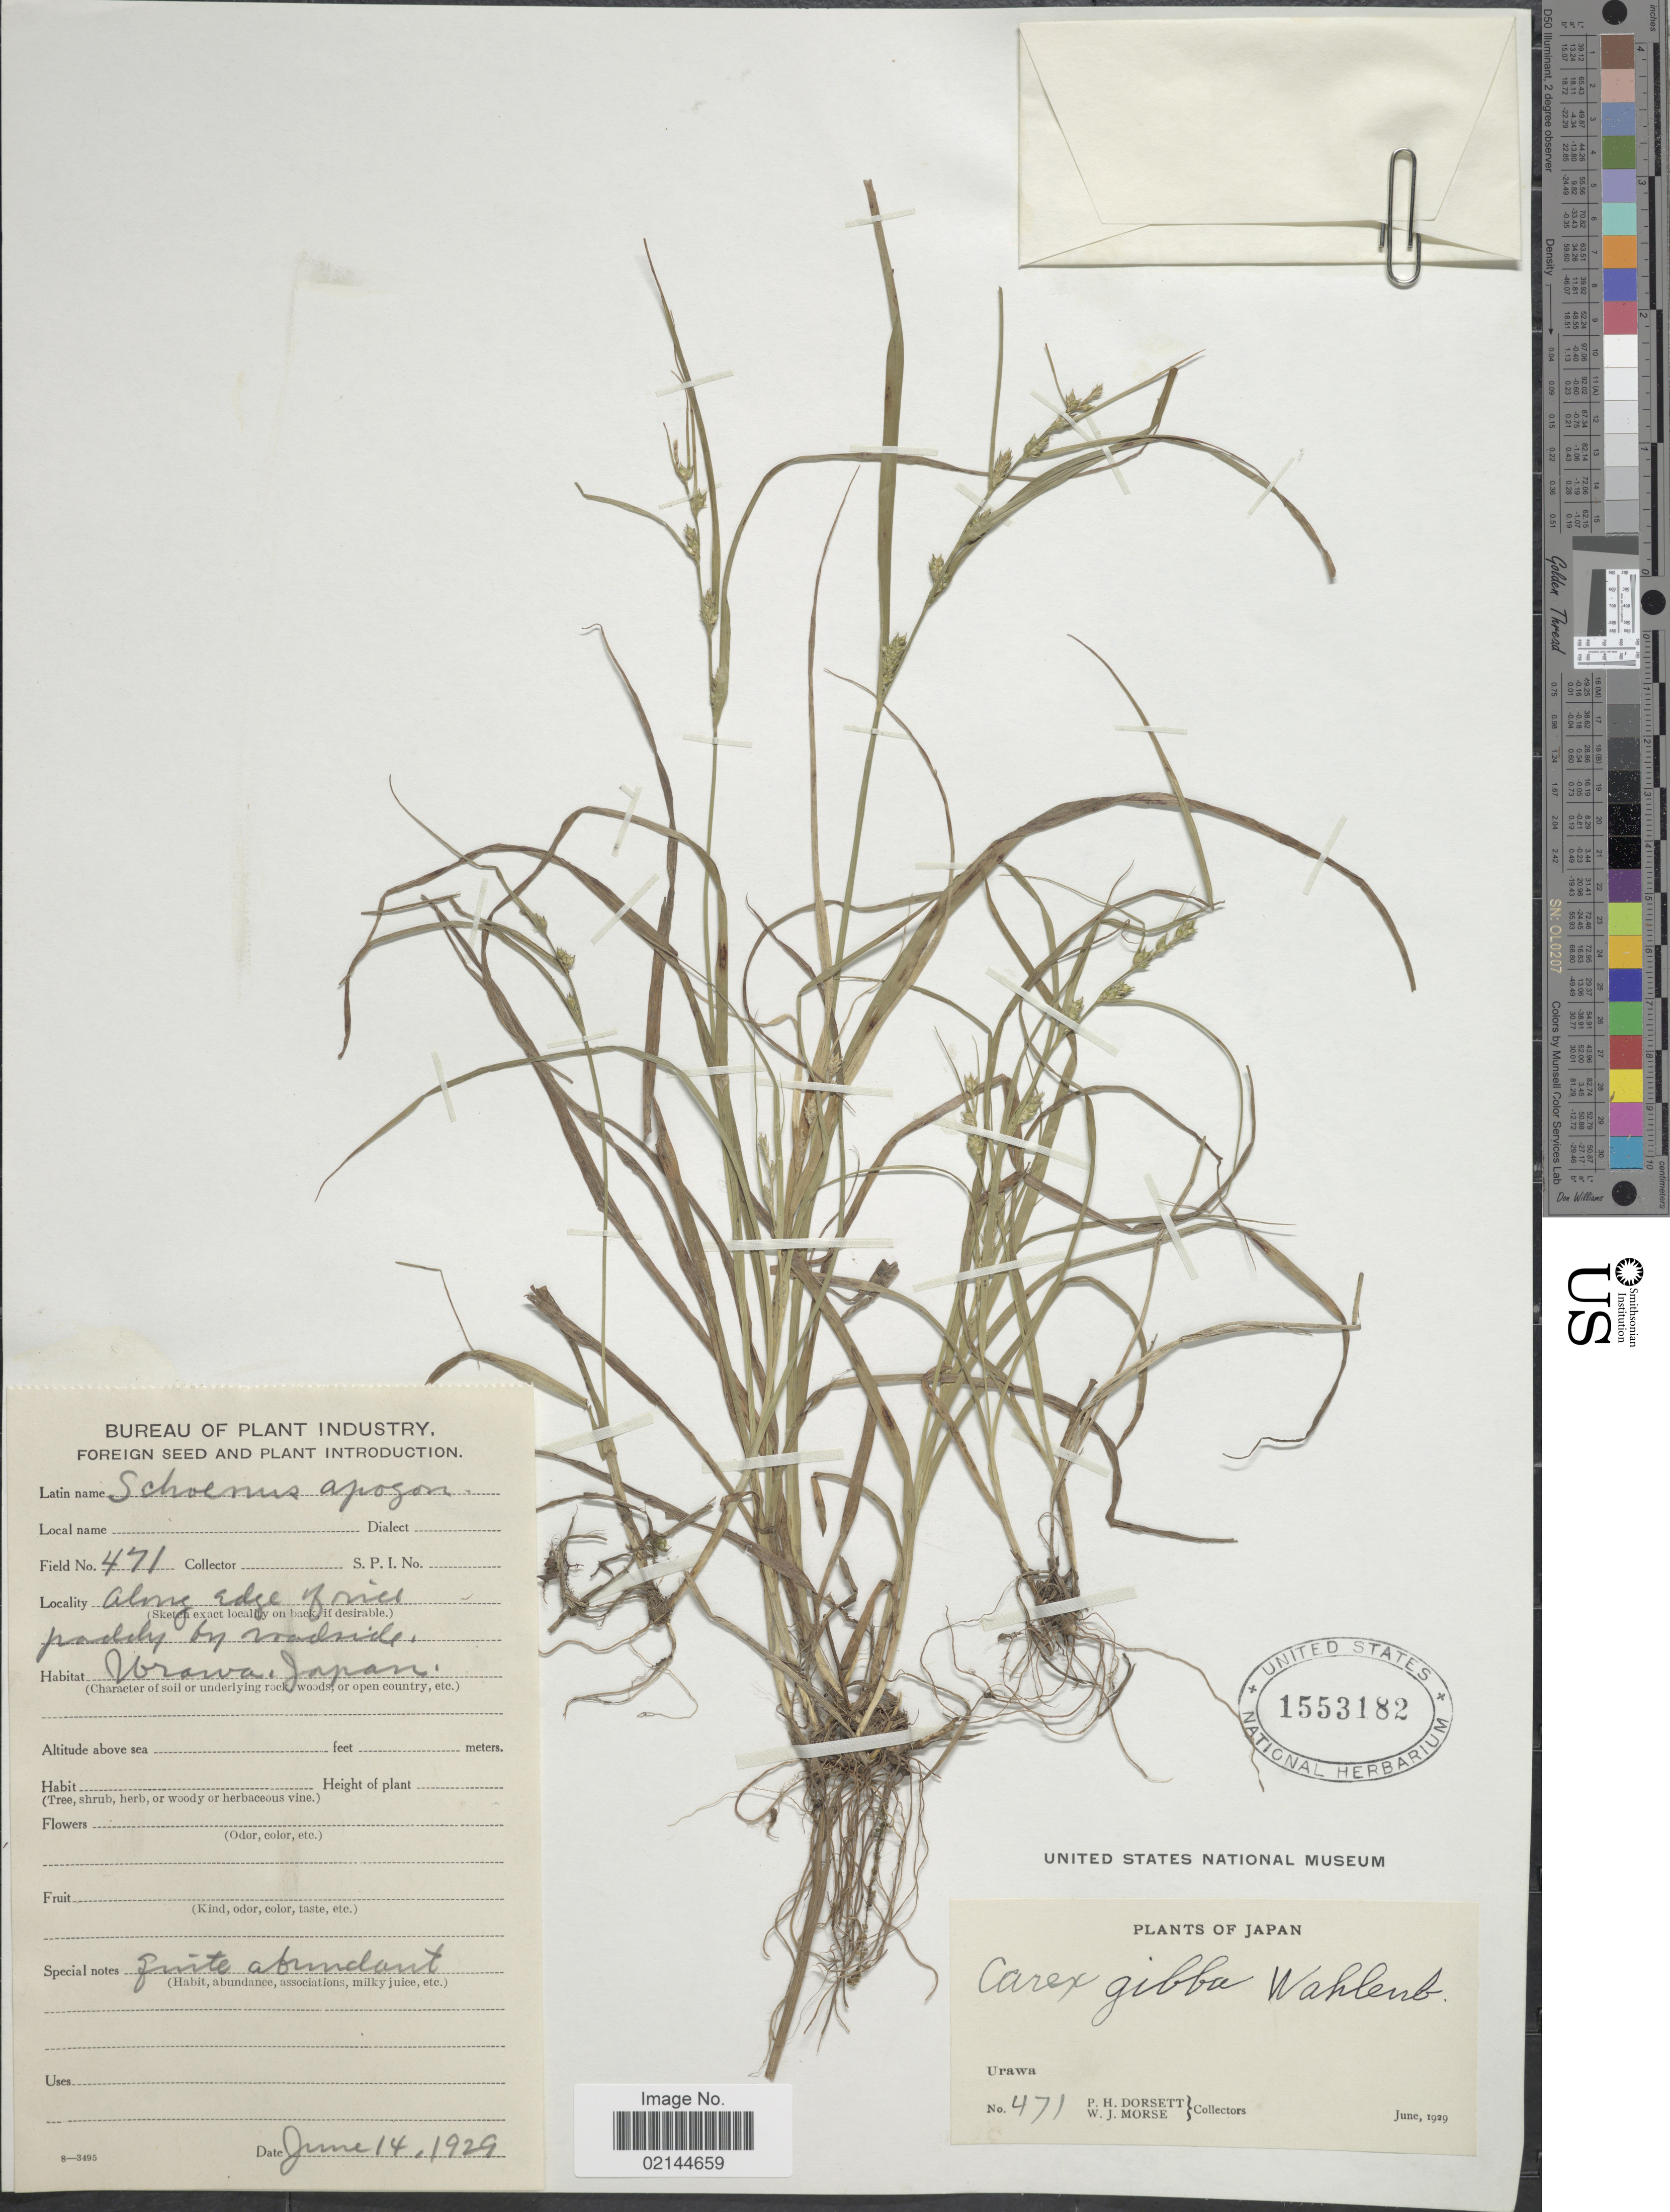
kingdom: Plantae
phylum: Tracheophyta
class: Liliopsida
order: Poales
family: Cyperaceae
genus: Carex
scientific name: Carex gibba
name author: Wahlenb.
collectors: P. H. Dorsett & W. J. Morse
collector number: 471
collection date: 1929-06-14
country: Japan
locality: By roadside, Urawa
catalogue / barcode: US 1553182